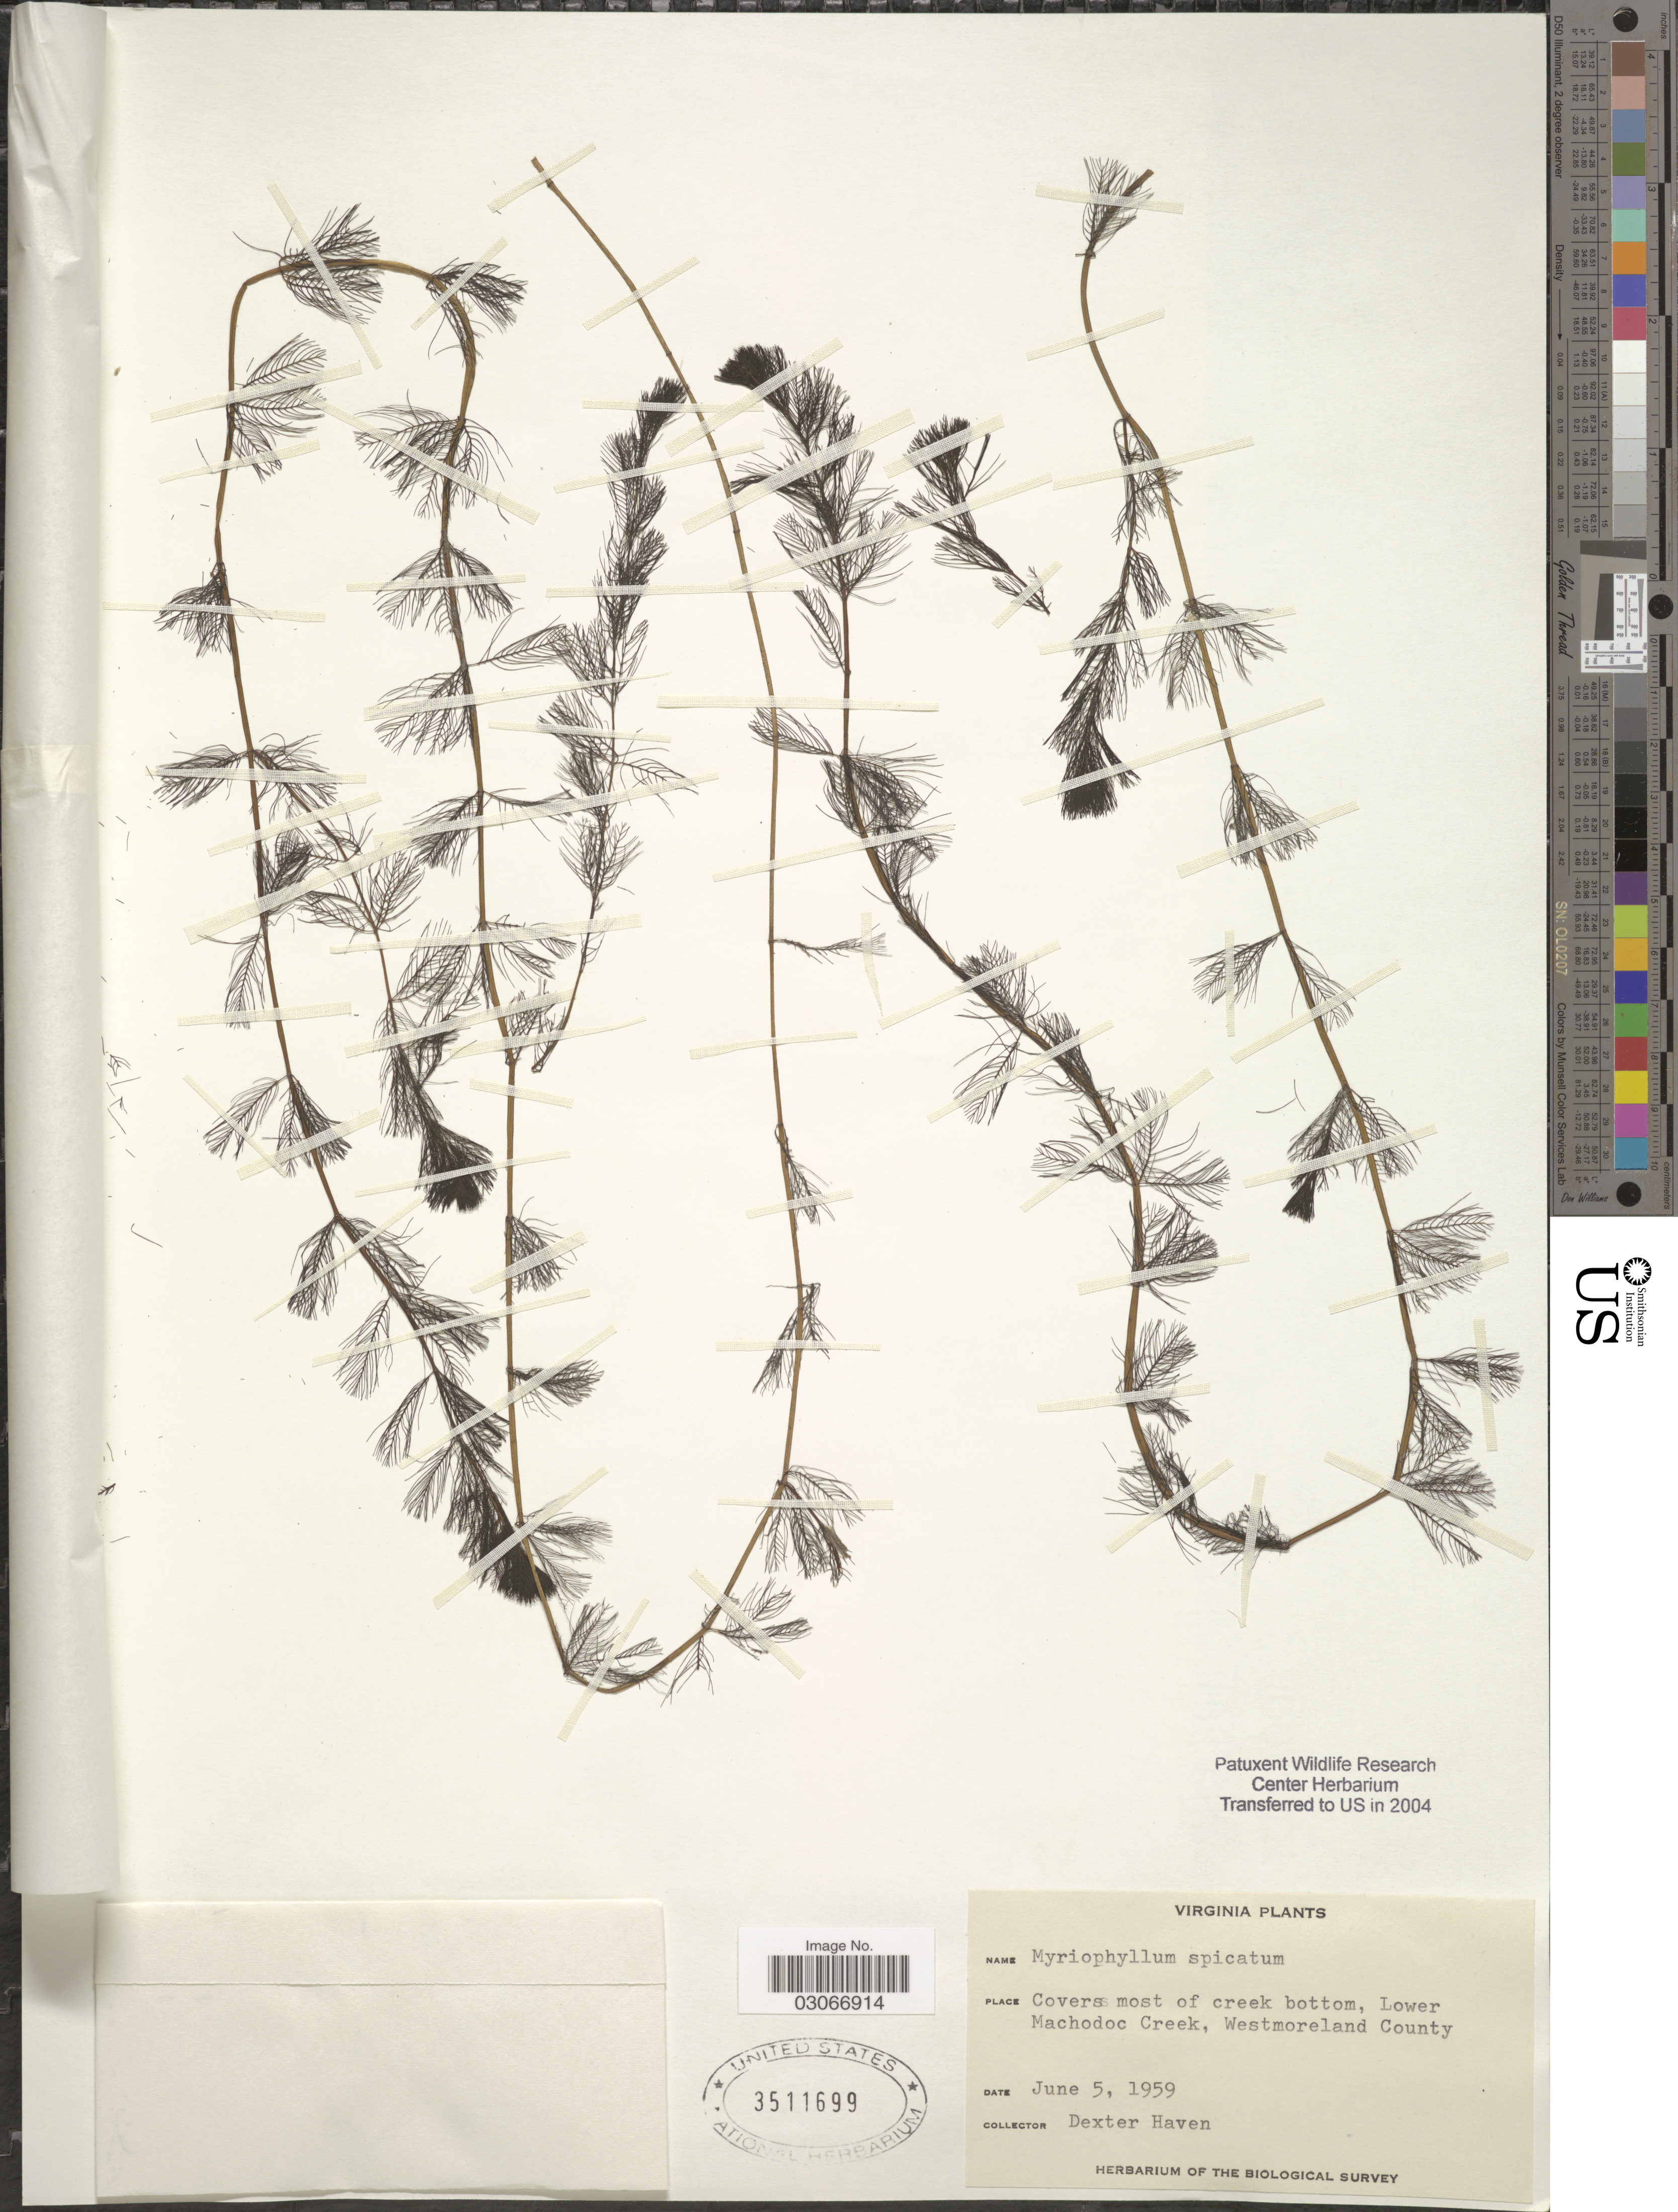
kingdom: Plantae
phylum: Tracheophyta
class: Magnoliopsida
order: Saxifragales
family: Haloragaceae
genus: Myriophyllum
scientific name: Myriophyllum aquaticum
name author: (Vell.) Verdc.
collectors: D. Haven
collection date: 1959-06-05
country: United States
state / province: Virginia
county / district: Westmoreland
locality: Covers most of creek bottom, Lower Machodoc Creek, Westmoreland County.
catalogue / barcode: US 3511699